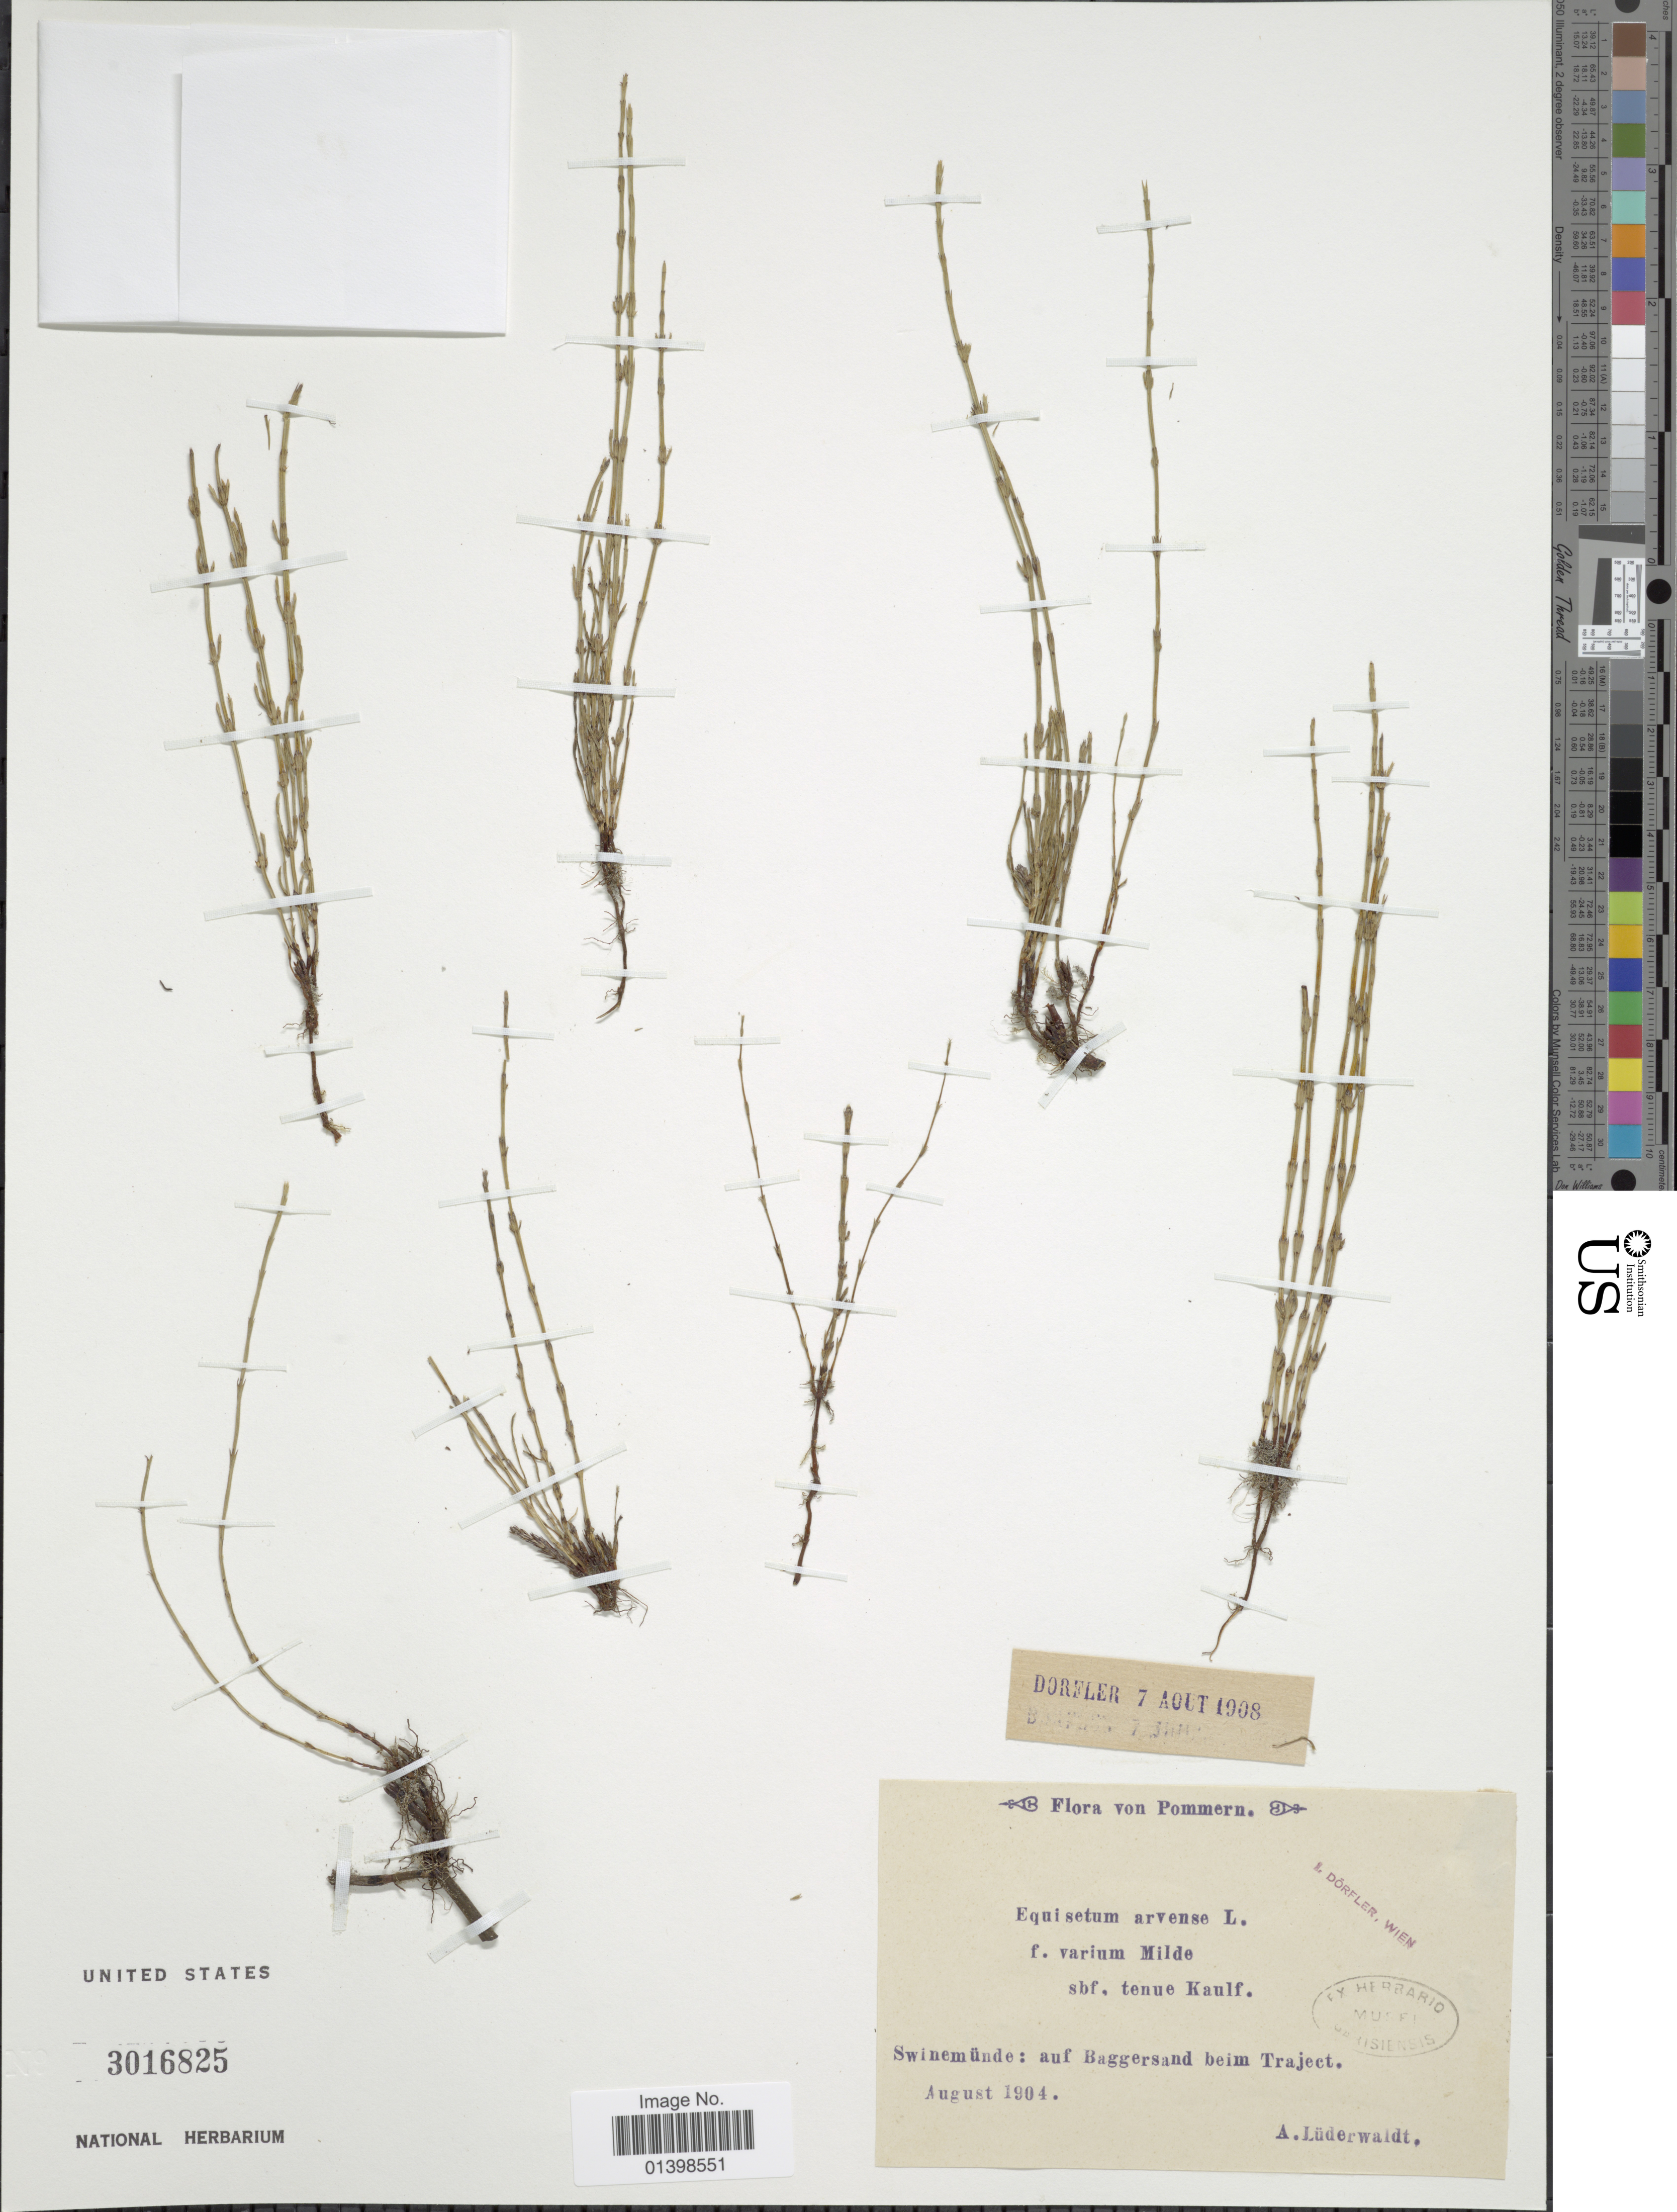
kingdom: Plantae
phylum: Tracheophyta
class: Polypodiopsida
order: Equisetales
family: Equisetaceae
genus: Equisetum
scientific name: Equisetum arvense f. varium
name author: Klinge ex Fernald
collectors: A. Lüderwaldt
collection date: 1904-08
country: Germany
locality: Pommern,Swinemünde: auf baggersand beim Traject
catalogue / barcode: US 3016825